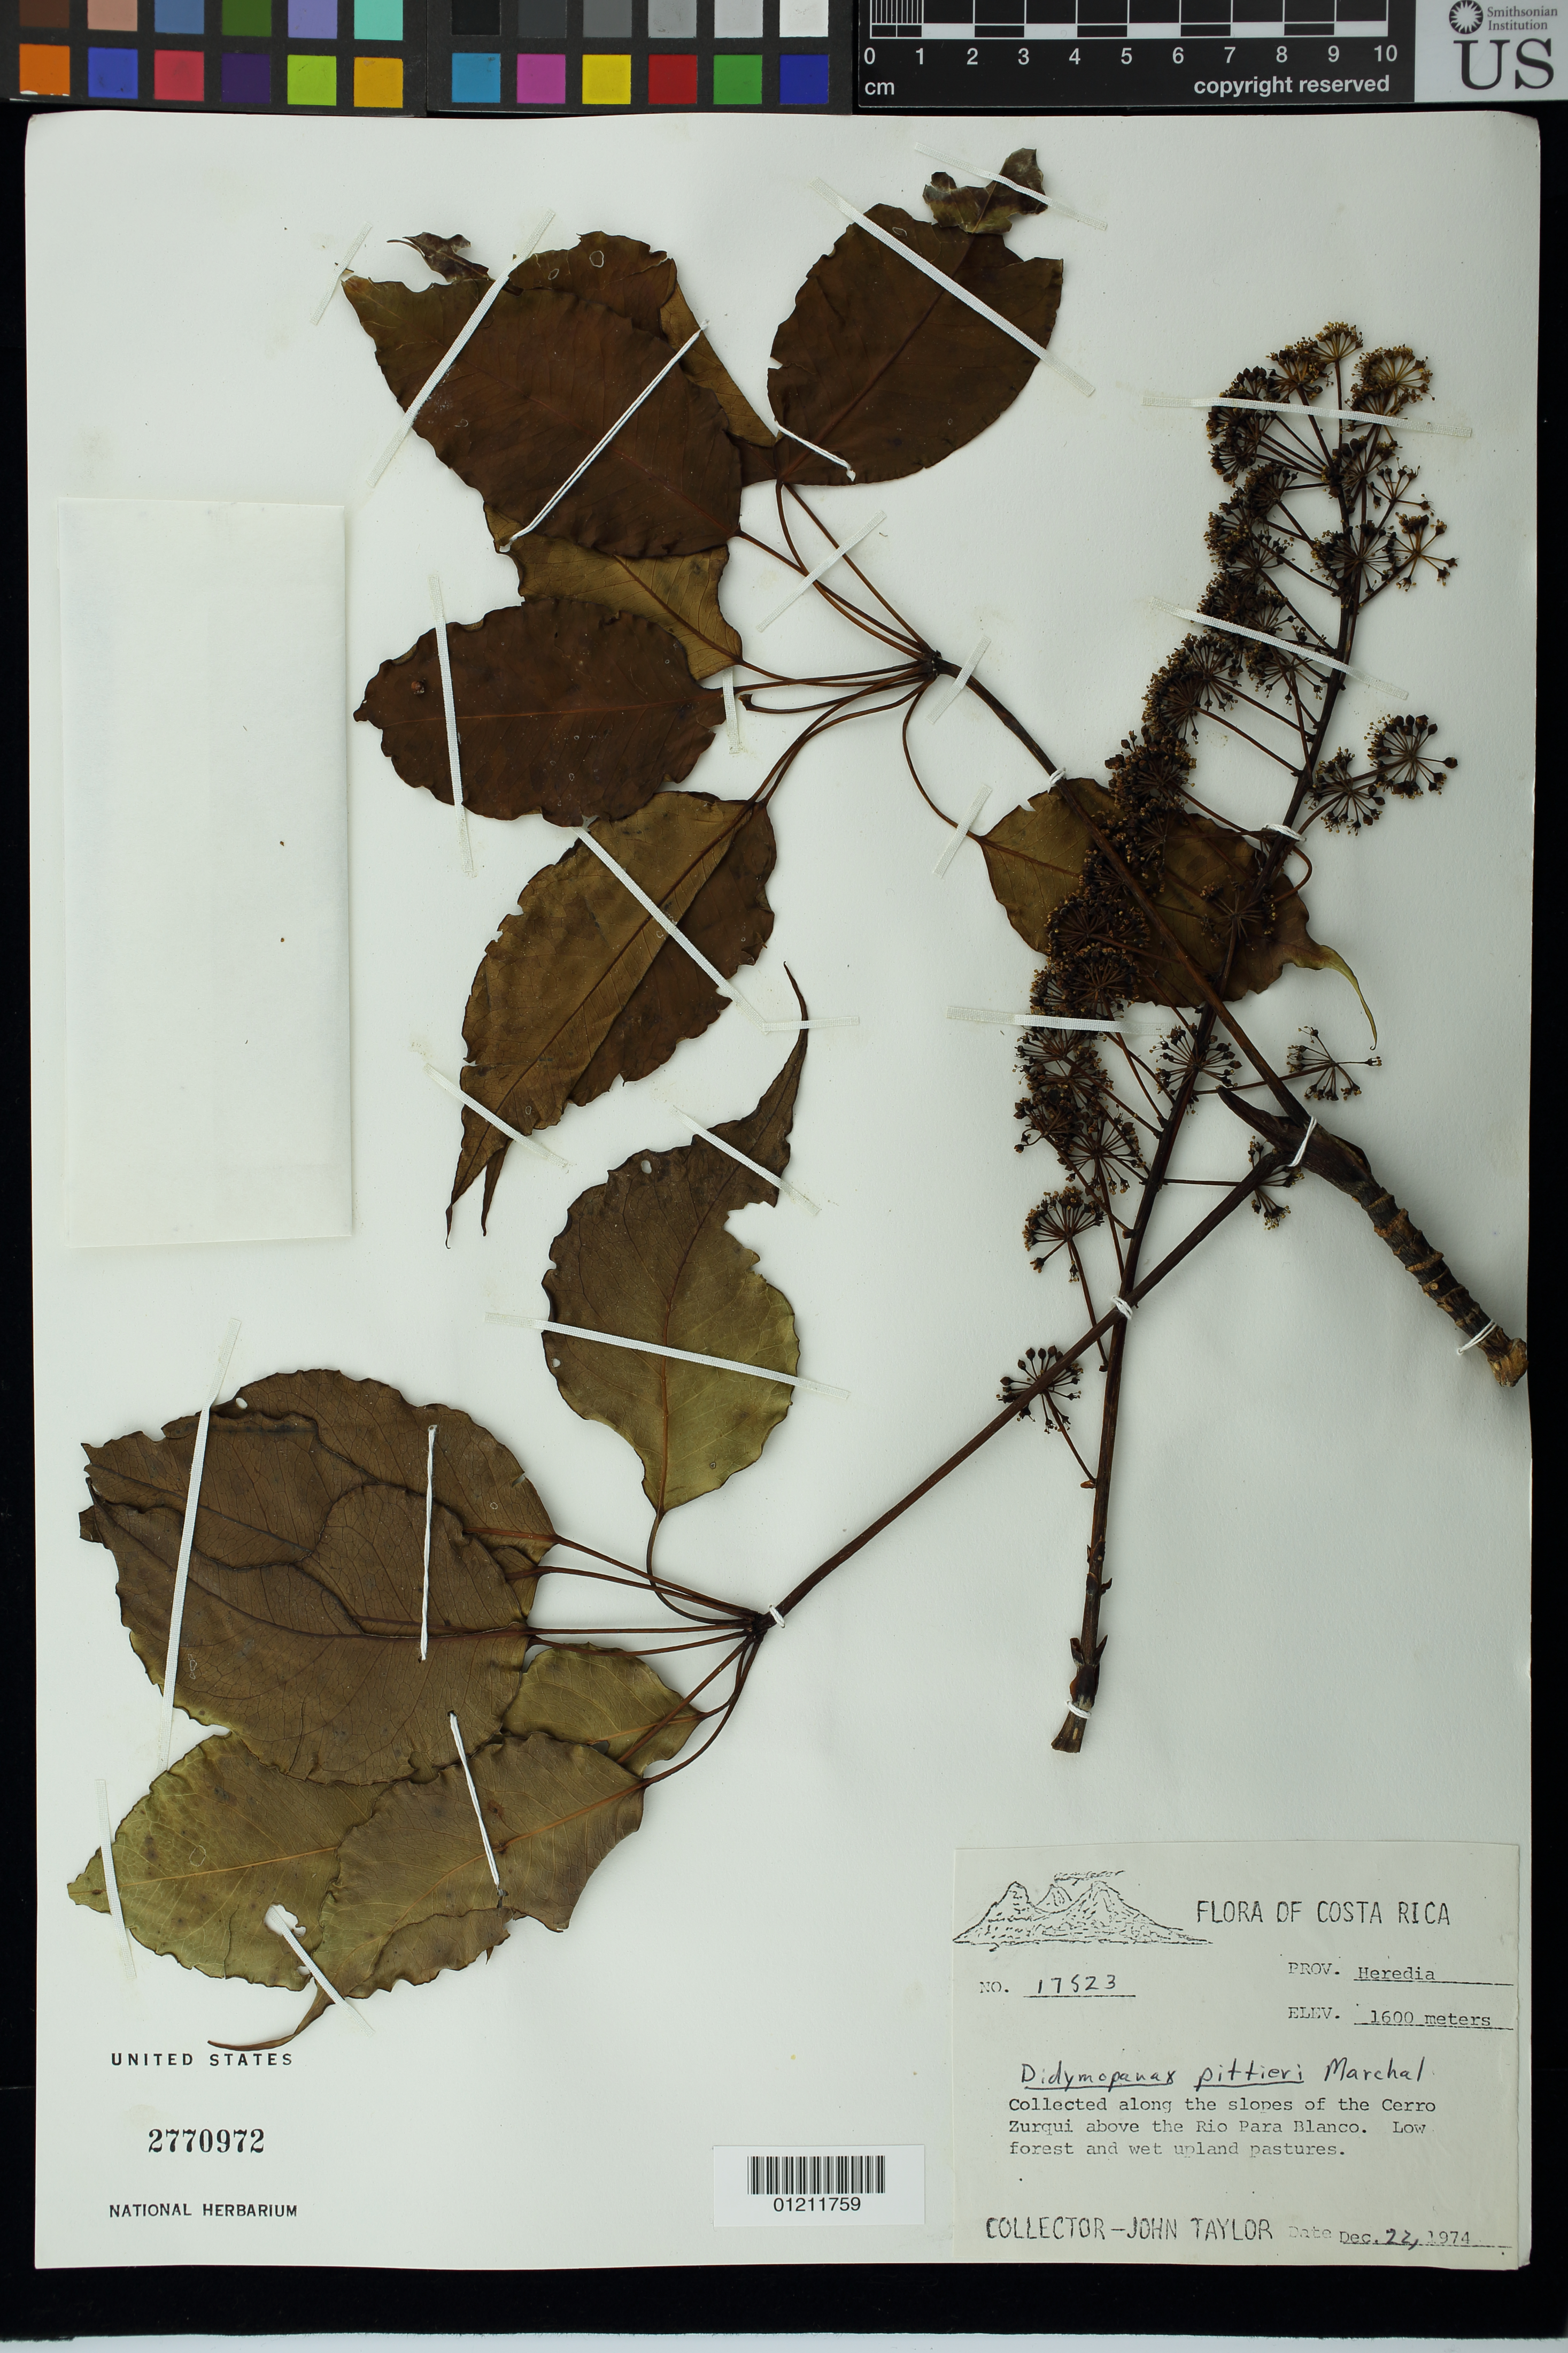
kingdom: Plantae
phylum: Tracheophyta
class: Magnoliopsida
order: Apiales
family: Araliaceae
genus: Schefflera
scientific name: Schefflera rodriguesiana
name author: Frodin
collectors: J. Taylor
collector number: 17523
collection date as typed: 22 Dec 1974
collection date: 1974-12-22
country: Costa Rica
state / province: Heredia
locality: Collected along the slopes of the Cerro Zurqui above the Rio Para Blanco. Low forest and wet upland pastures.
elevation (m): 1600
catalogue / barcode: US 2770972